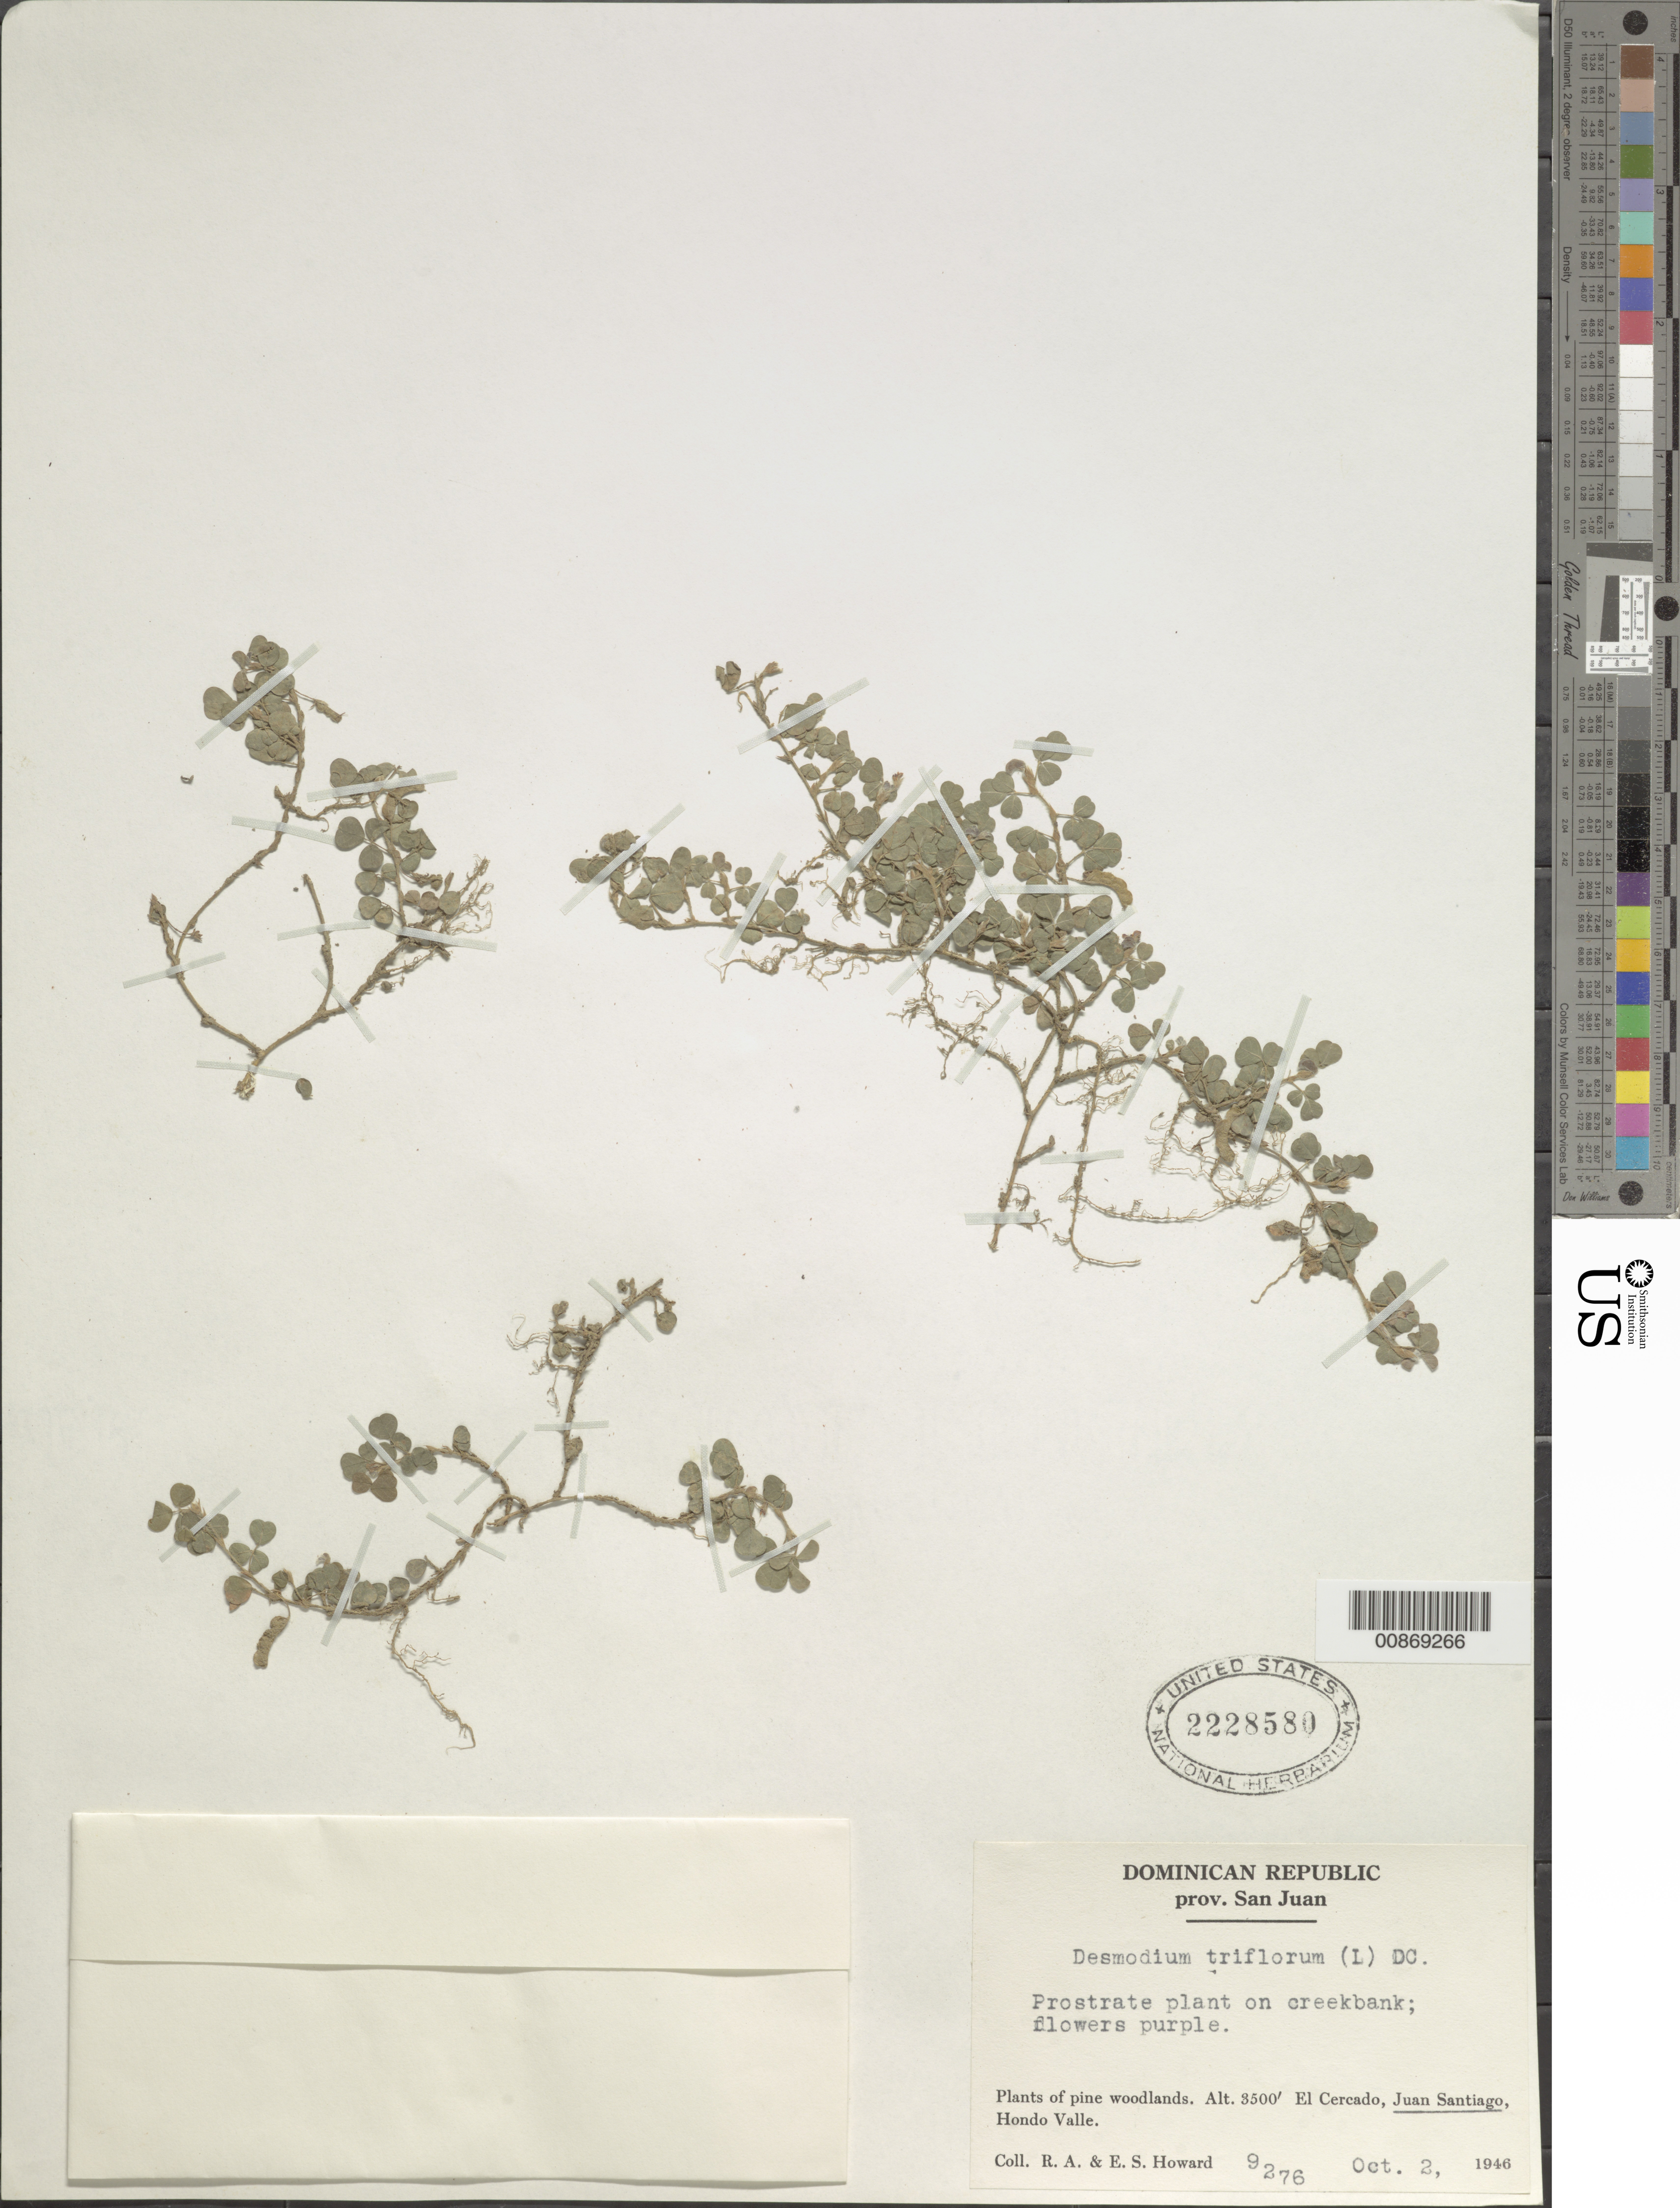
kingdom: Plantae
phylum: Tracheophyta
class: Magnoliopsida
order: Fabales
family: Fabaceae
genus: Grona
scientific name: Grona triflora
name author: (L.) H. Ohashi & K. Ohashi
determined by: Strong, Mark T., (BOT), Smithsonian Institution - National Museum of Natural History (UNITED STATES)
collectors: R. A. Howard & E. S. Howard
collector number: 9276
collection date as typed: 02 Oct 1946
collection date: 1946-10-02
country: Dominican Republic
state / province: San Juan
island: Hispaniola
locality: Juan Santiago.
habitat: On creekbank.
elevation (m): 1067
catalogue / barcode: US 2228580